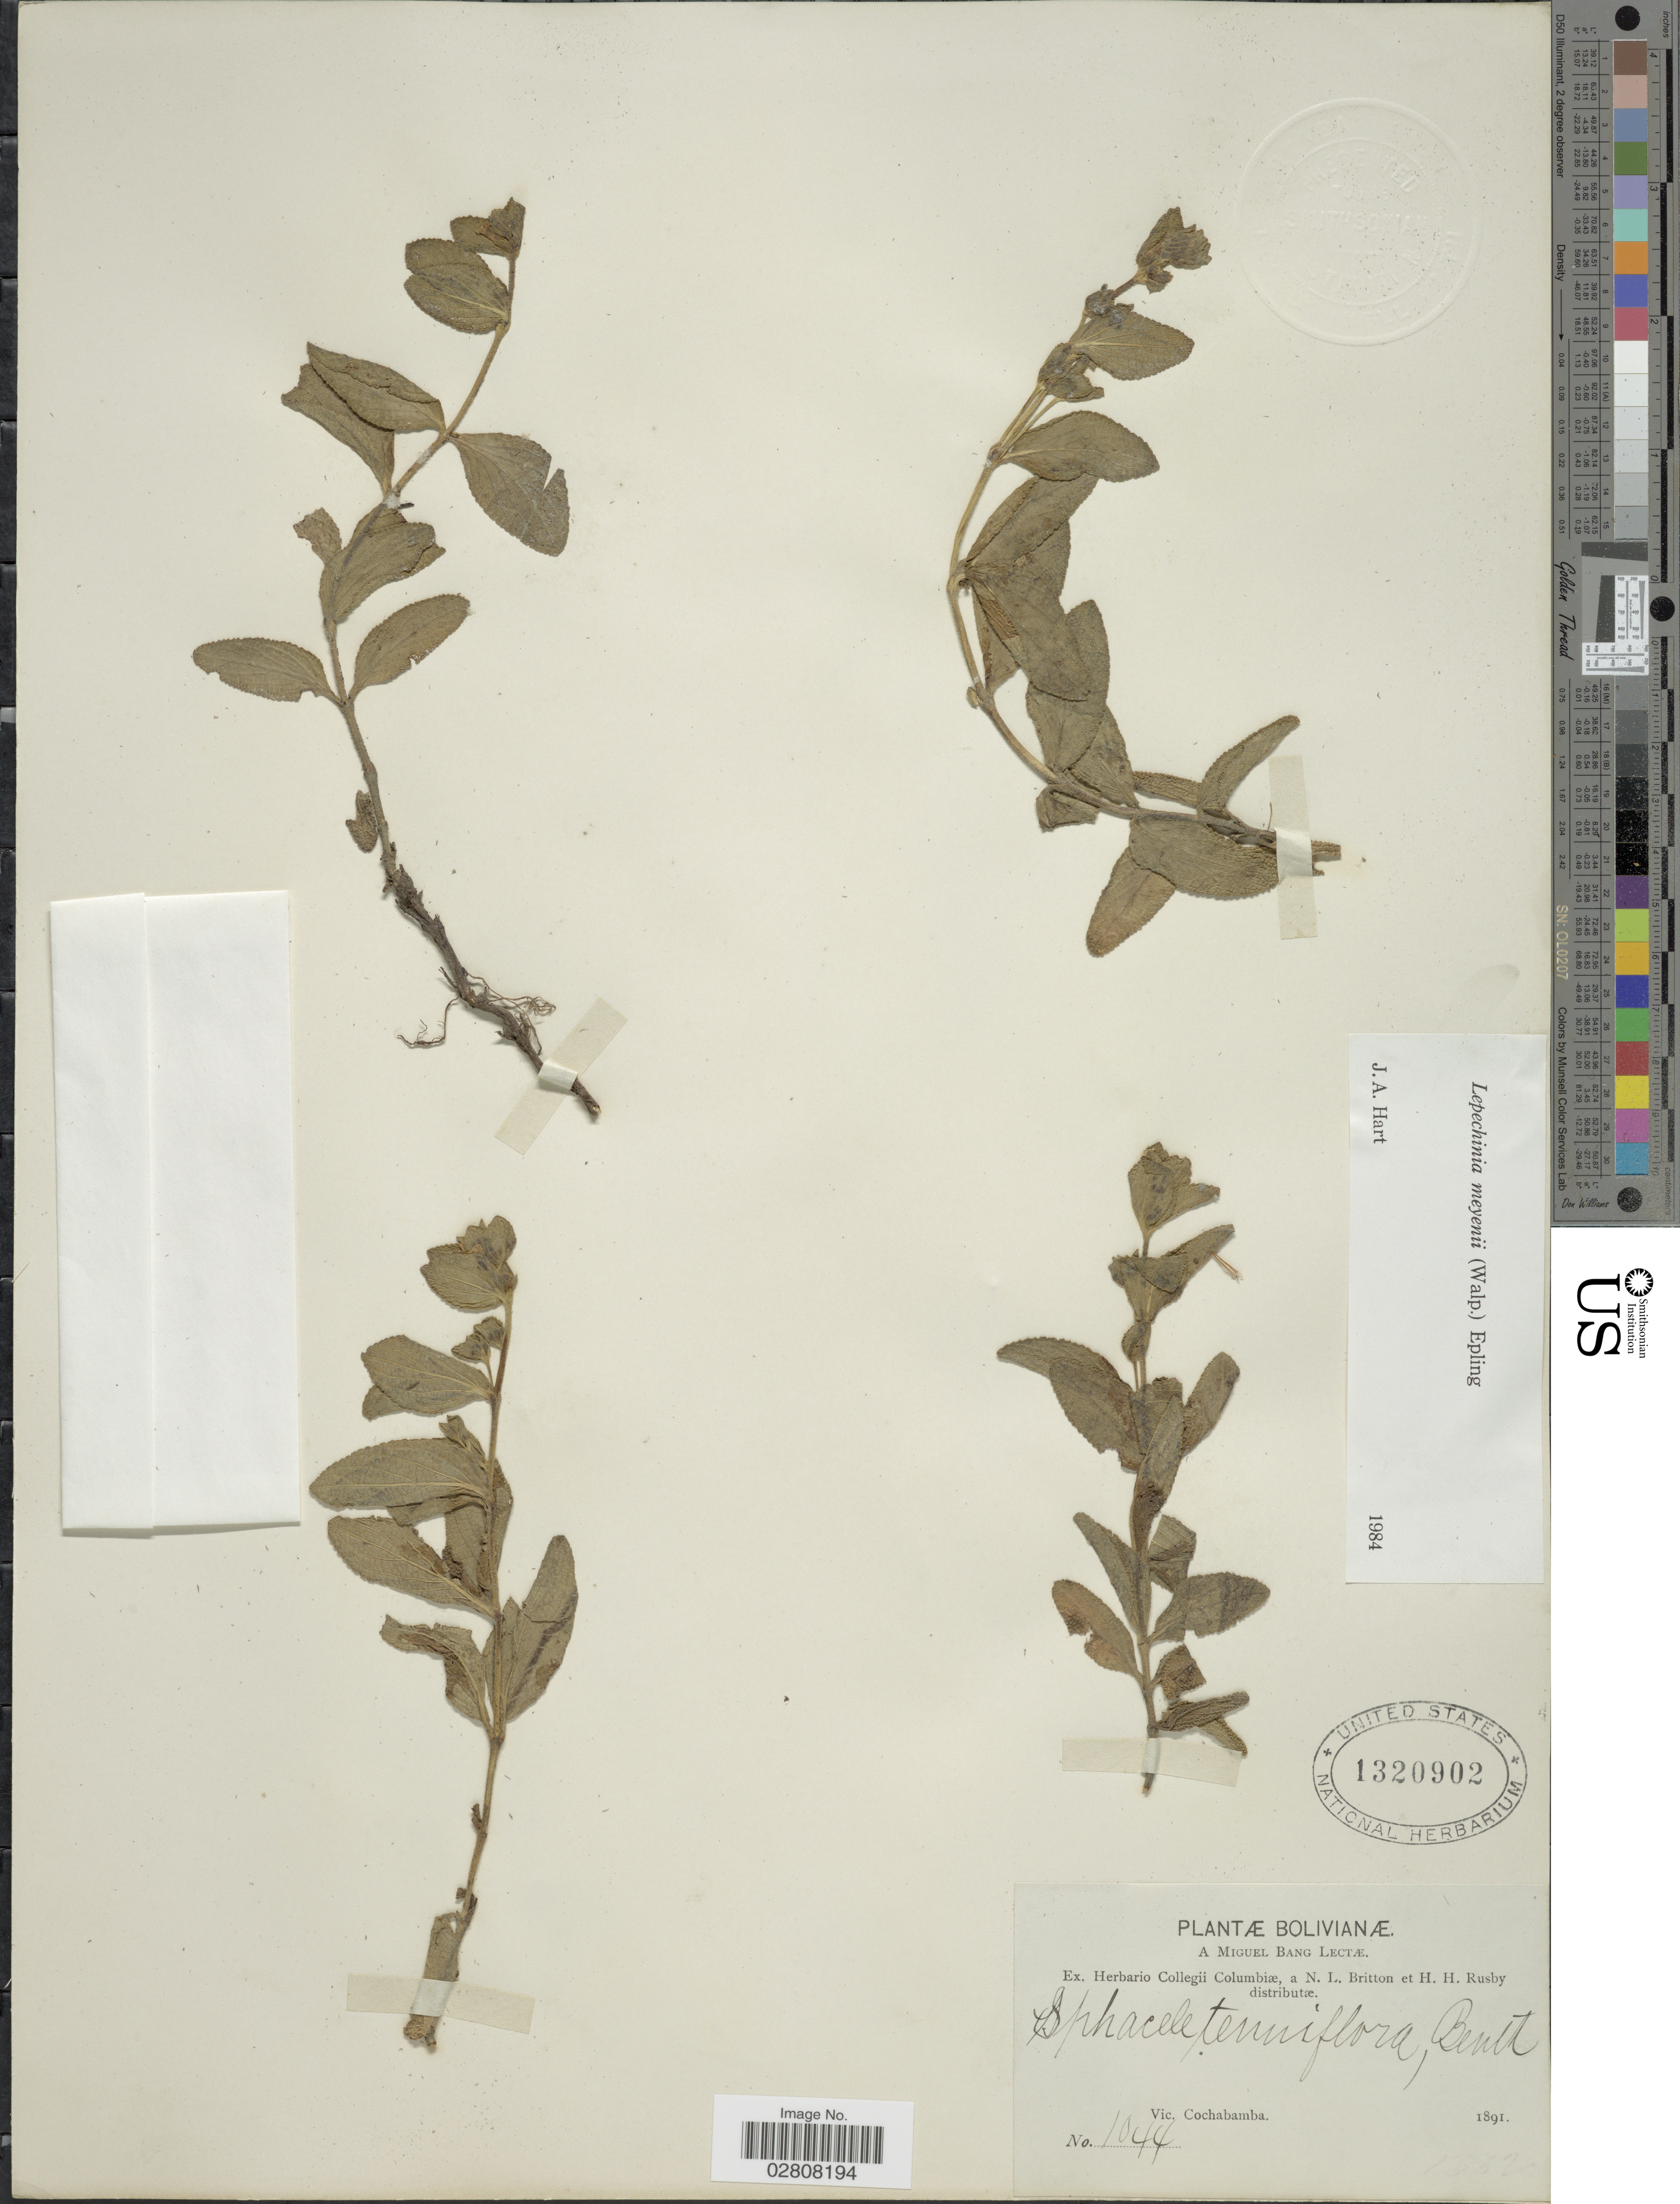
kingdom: Plantae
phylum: Tracheophyta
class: Magnoliopsida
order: Lamiales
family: Lamiaceae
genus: Lepechinia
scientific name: Lepechinia meyenii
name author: (Walp.) Epling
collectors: M. Bang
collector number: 1044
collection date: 1891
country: Bolivia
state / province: Cochabamba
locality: Vic. Cochabamba.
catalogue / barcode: US 1320902